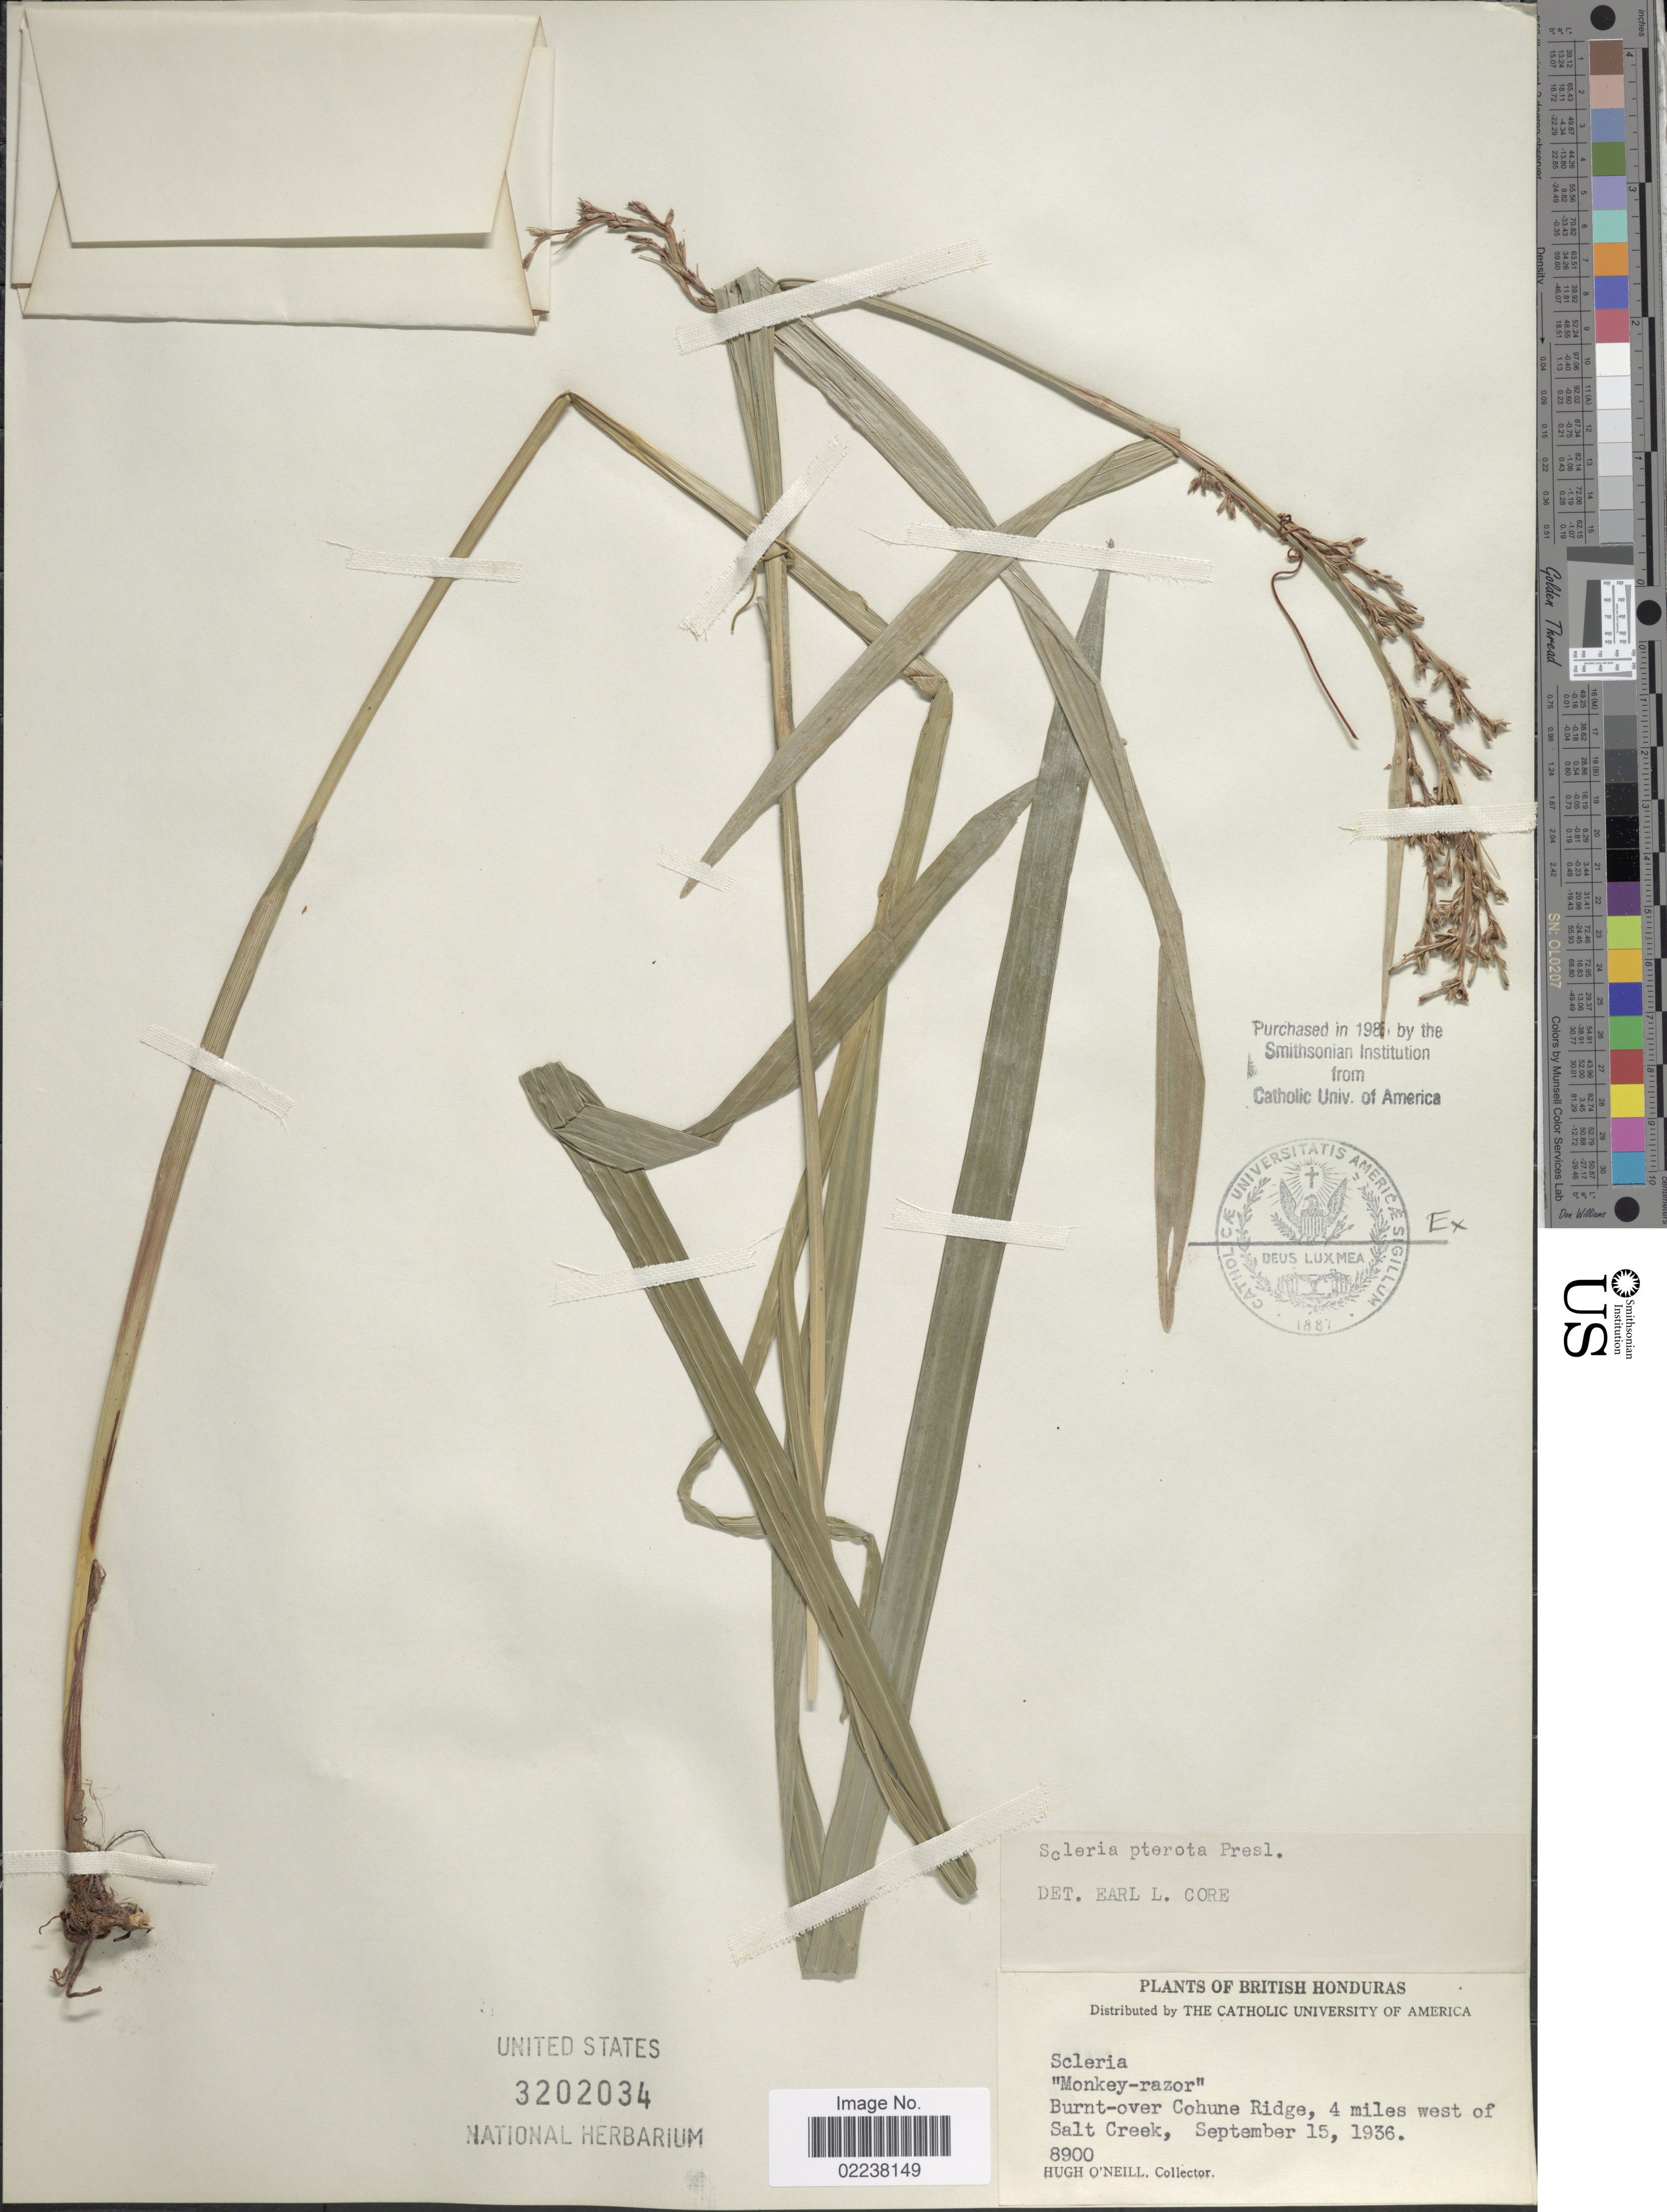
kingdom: Plantae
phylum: Tracheophyta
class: Liliopsida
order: Poales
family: Cyperaceae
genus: Scleria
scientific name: Scleria gaertneri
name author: Raddi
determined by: Strong, Mark T., (BOT), Smithsonian Institution - National Museum of Natural History (UNITED STATES)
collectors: H. O'Neill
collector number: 8900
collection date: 1936-09-15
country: Belize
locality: British Honduras, Burnt-over Cohuna Ridge, 4 miles west of Salt Creek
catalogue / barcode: US 3202034